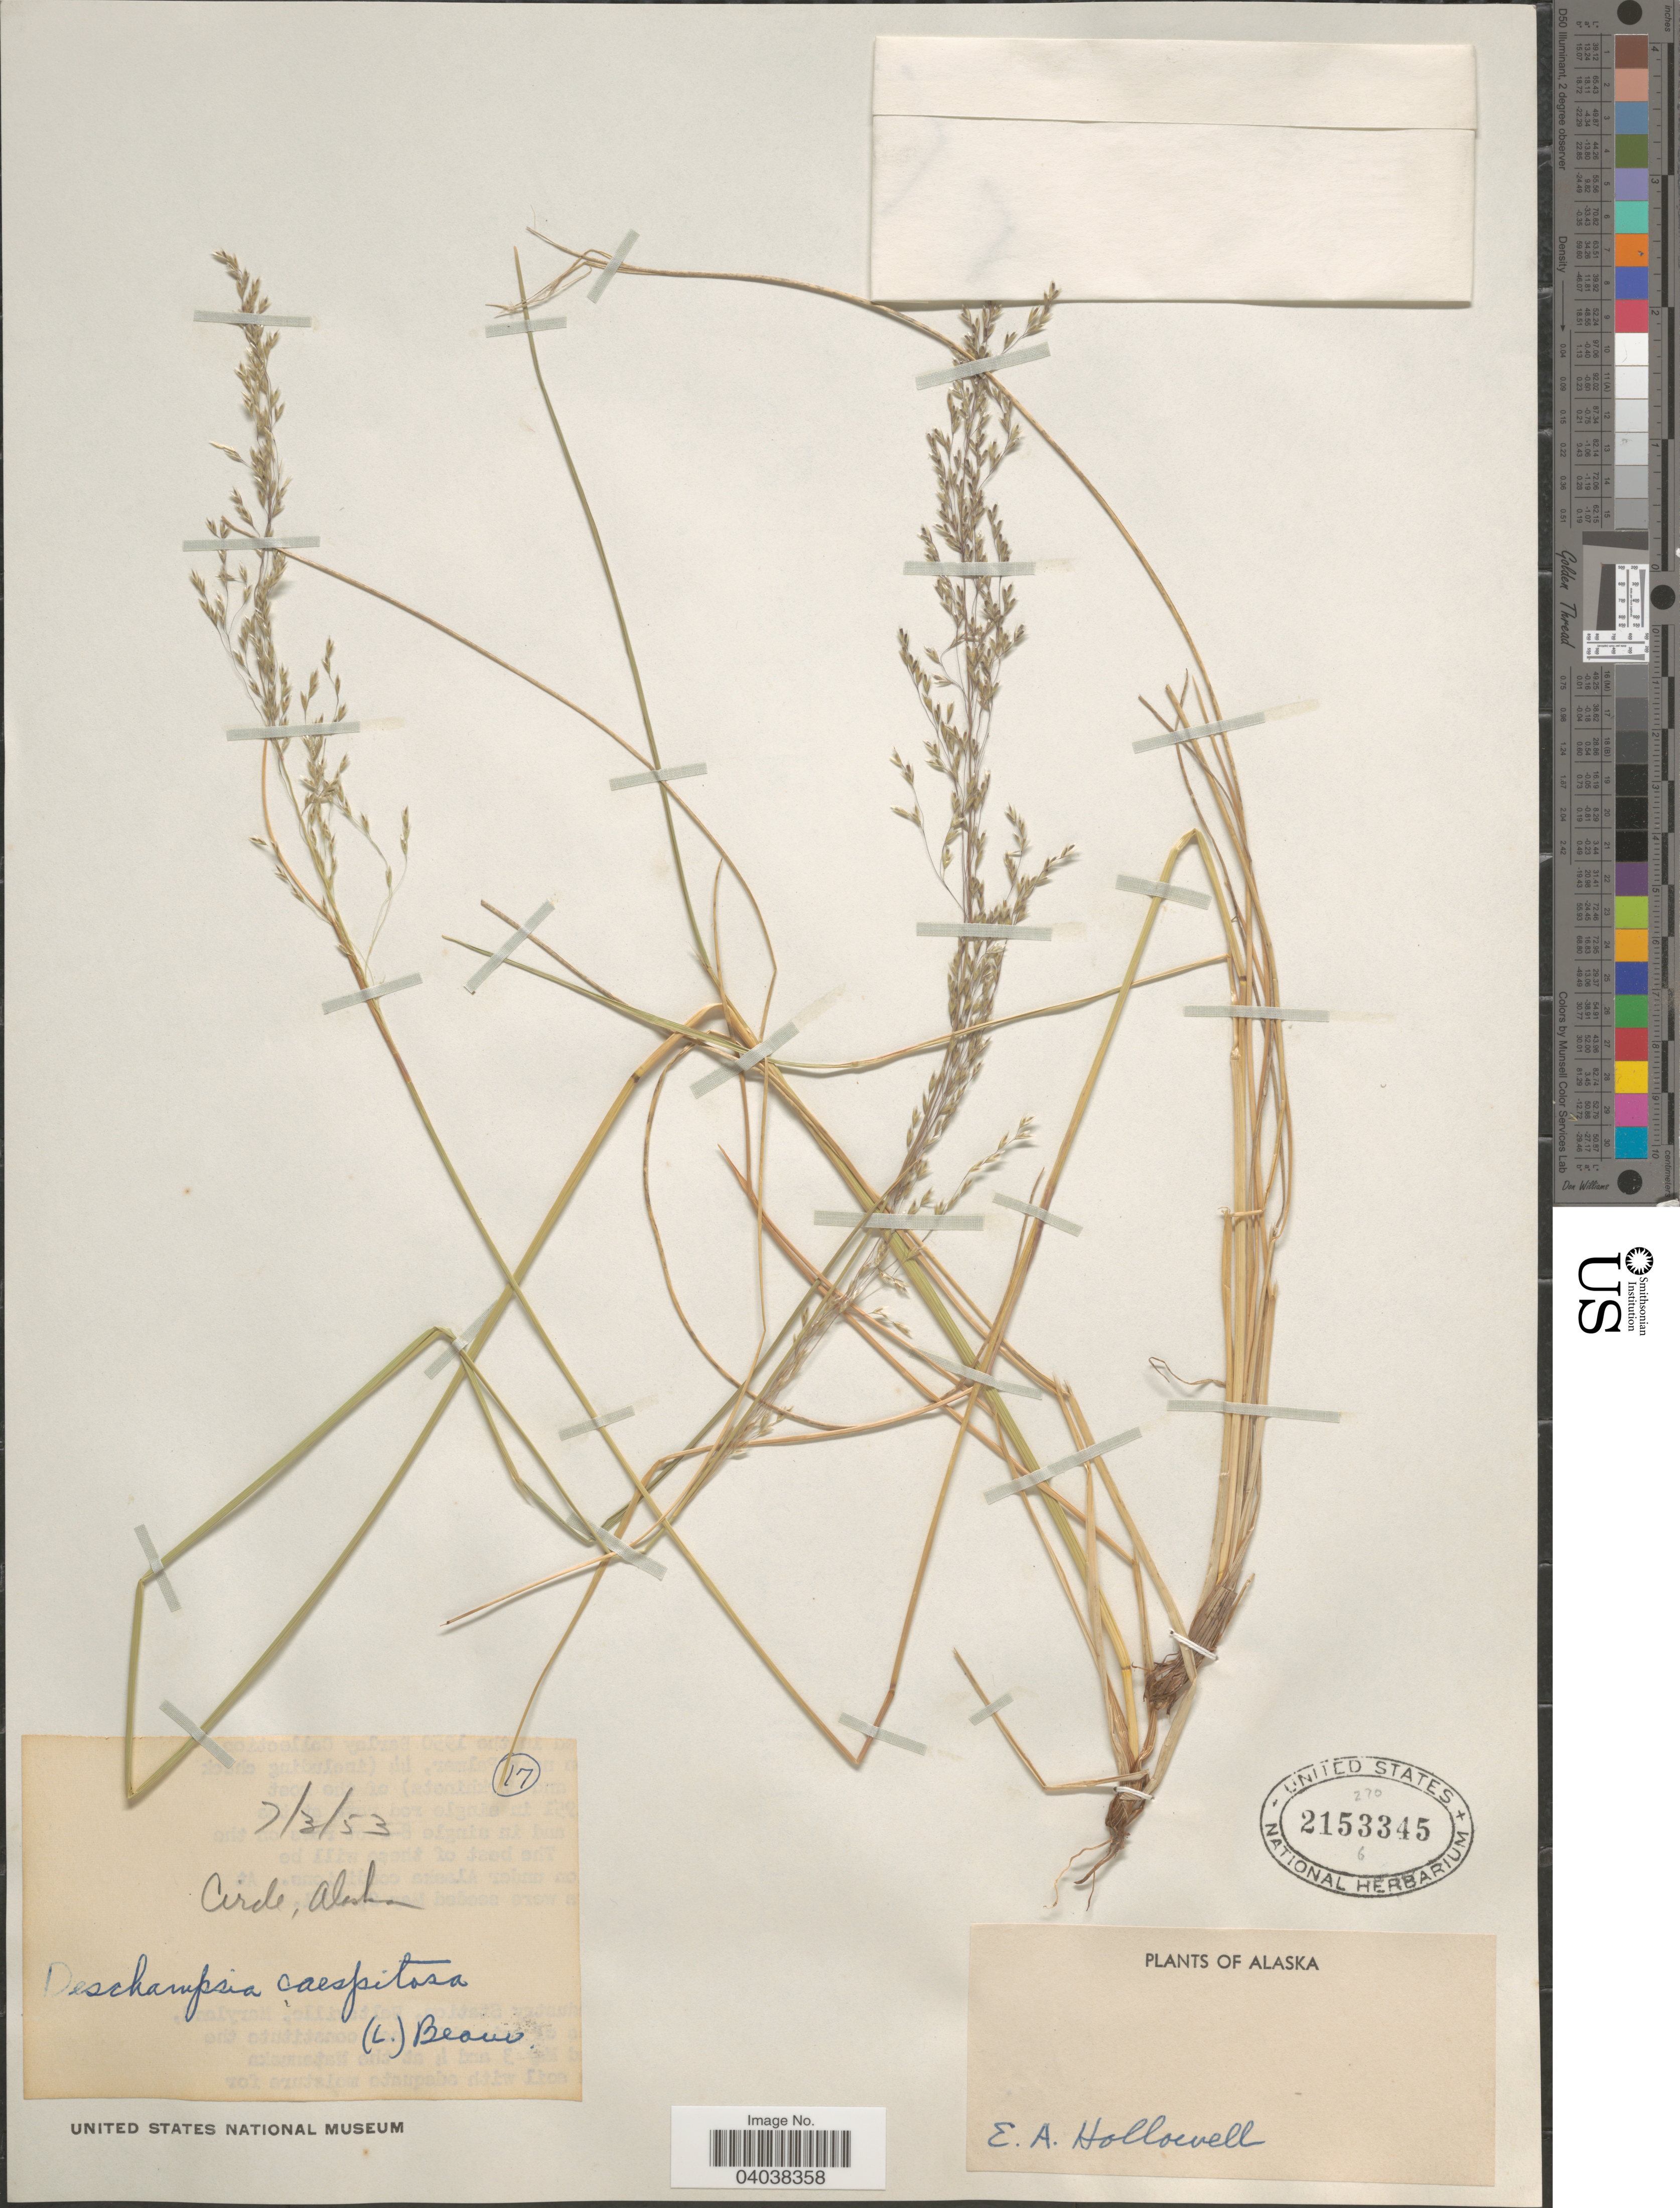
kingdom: Plantae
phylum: Tracheophyta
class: Liliopsida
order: Poales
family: Poaceae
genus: Deschampsia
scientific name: Deschampsia cespitosa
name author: (L.) P. Beauv.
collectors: E. Hollowell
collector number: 17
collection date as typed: Transcribed d/m/y: 3/7/53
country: United States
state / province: Alaska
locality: Circle.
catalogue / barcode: US 2153345